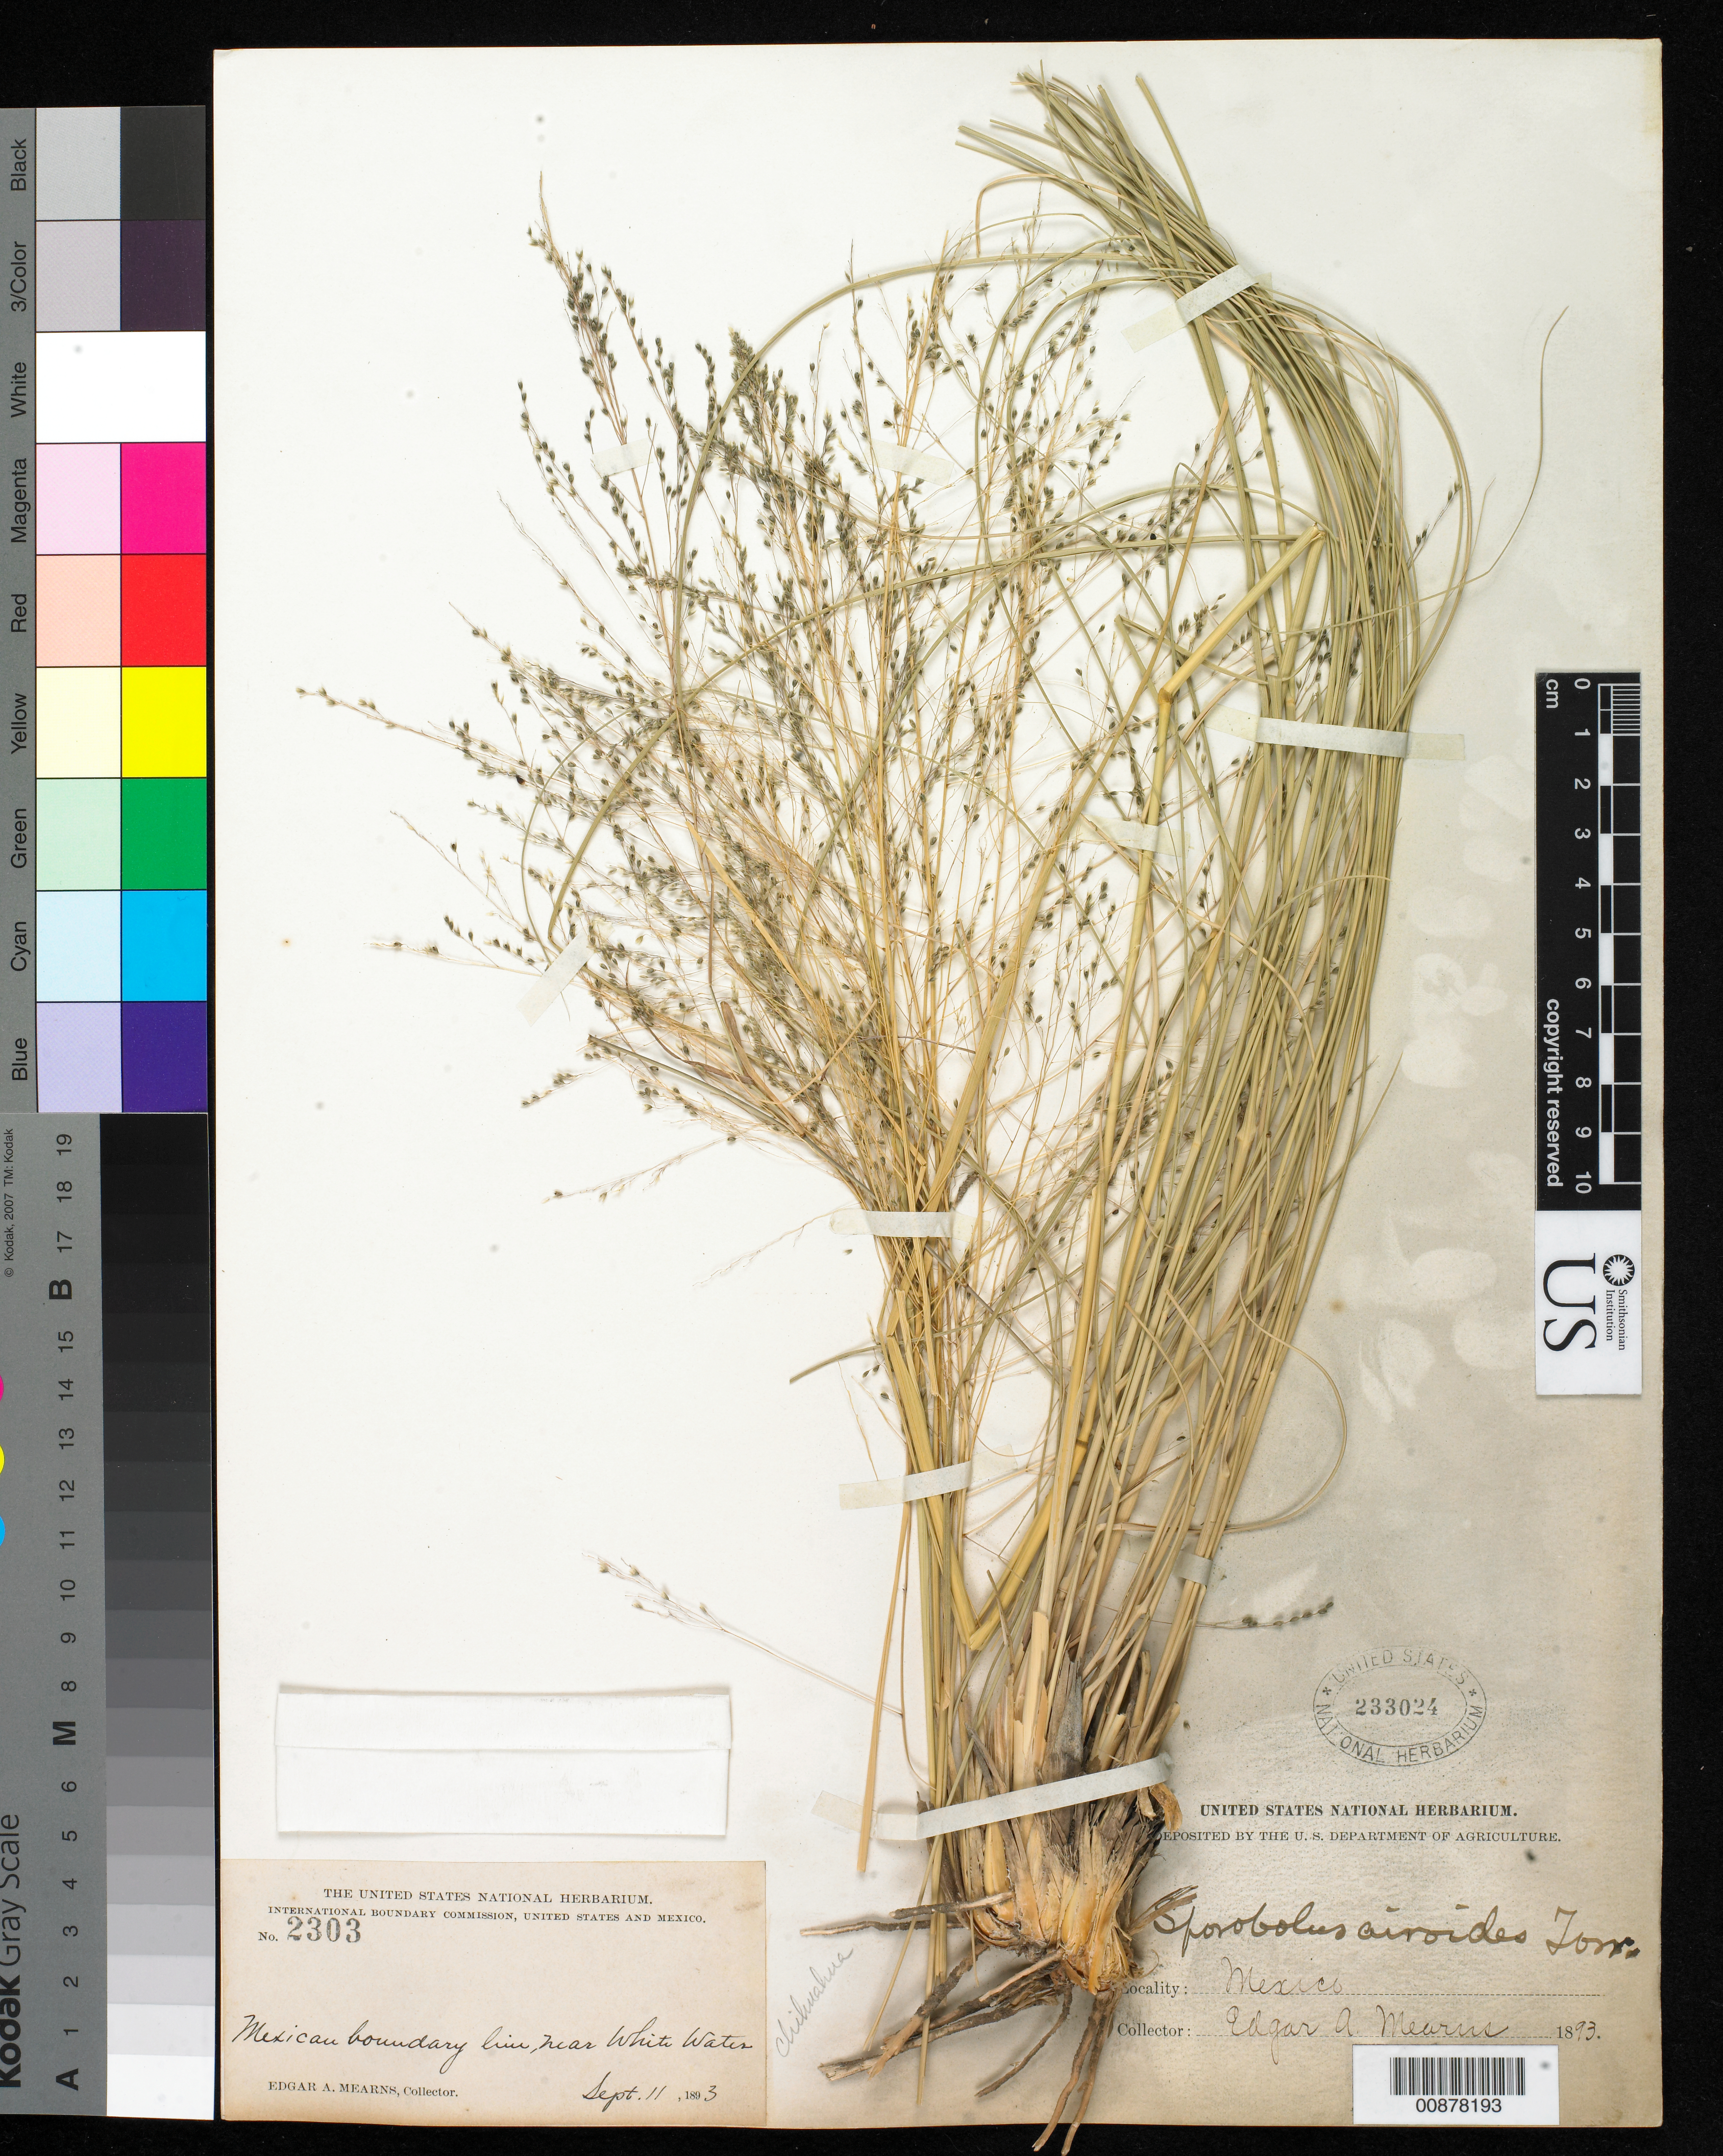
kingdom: Plantae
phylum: Tracheophyta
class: Liliopsida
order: Poales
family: Poaceae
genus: Sporobolus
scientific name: Sporobolus airoides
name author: (Torr.) Torr.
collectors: E. A. Mearns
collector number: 2303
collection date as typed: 11 Sep 1893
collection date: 1893-09-11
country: Mexico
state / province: Chihuahua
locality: Mexican Boundary Line, near White Water.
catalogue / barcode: US 233024